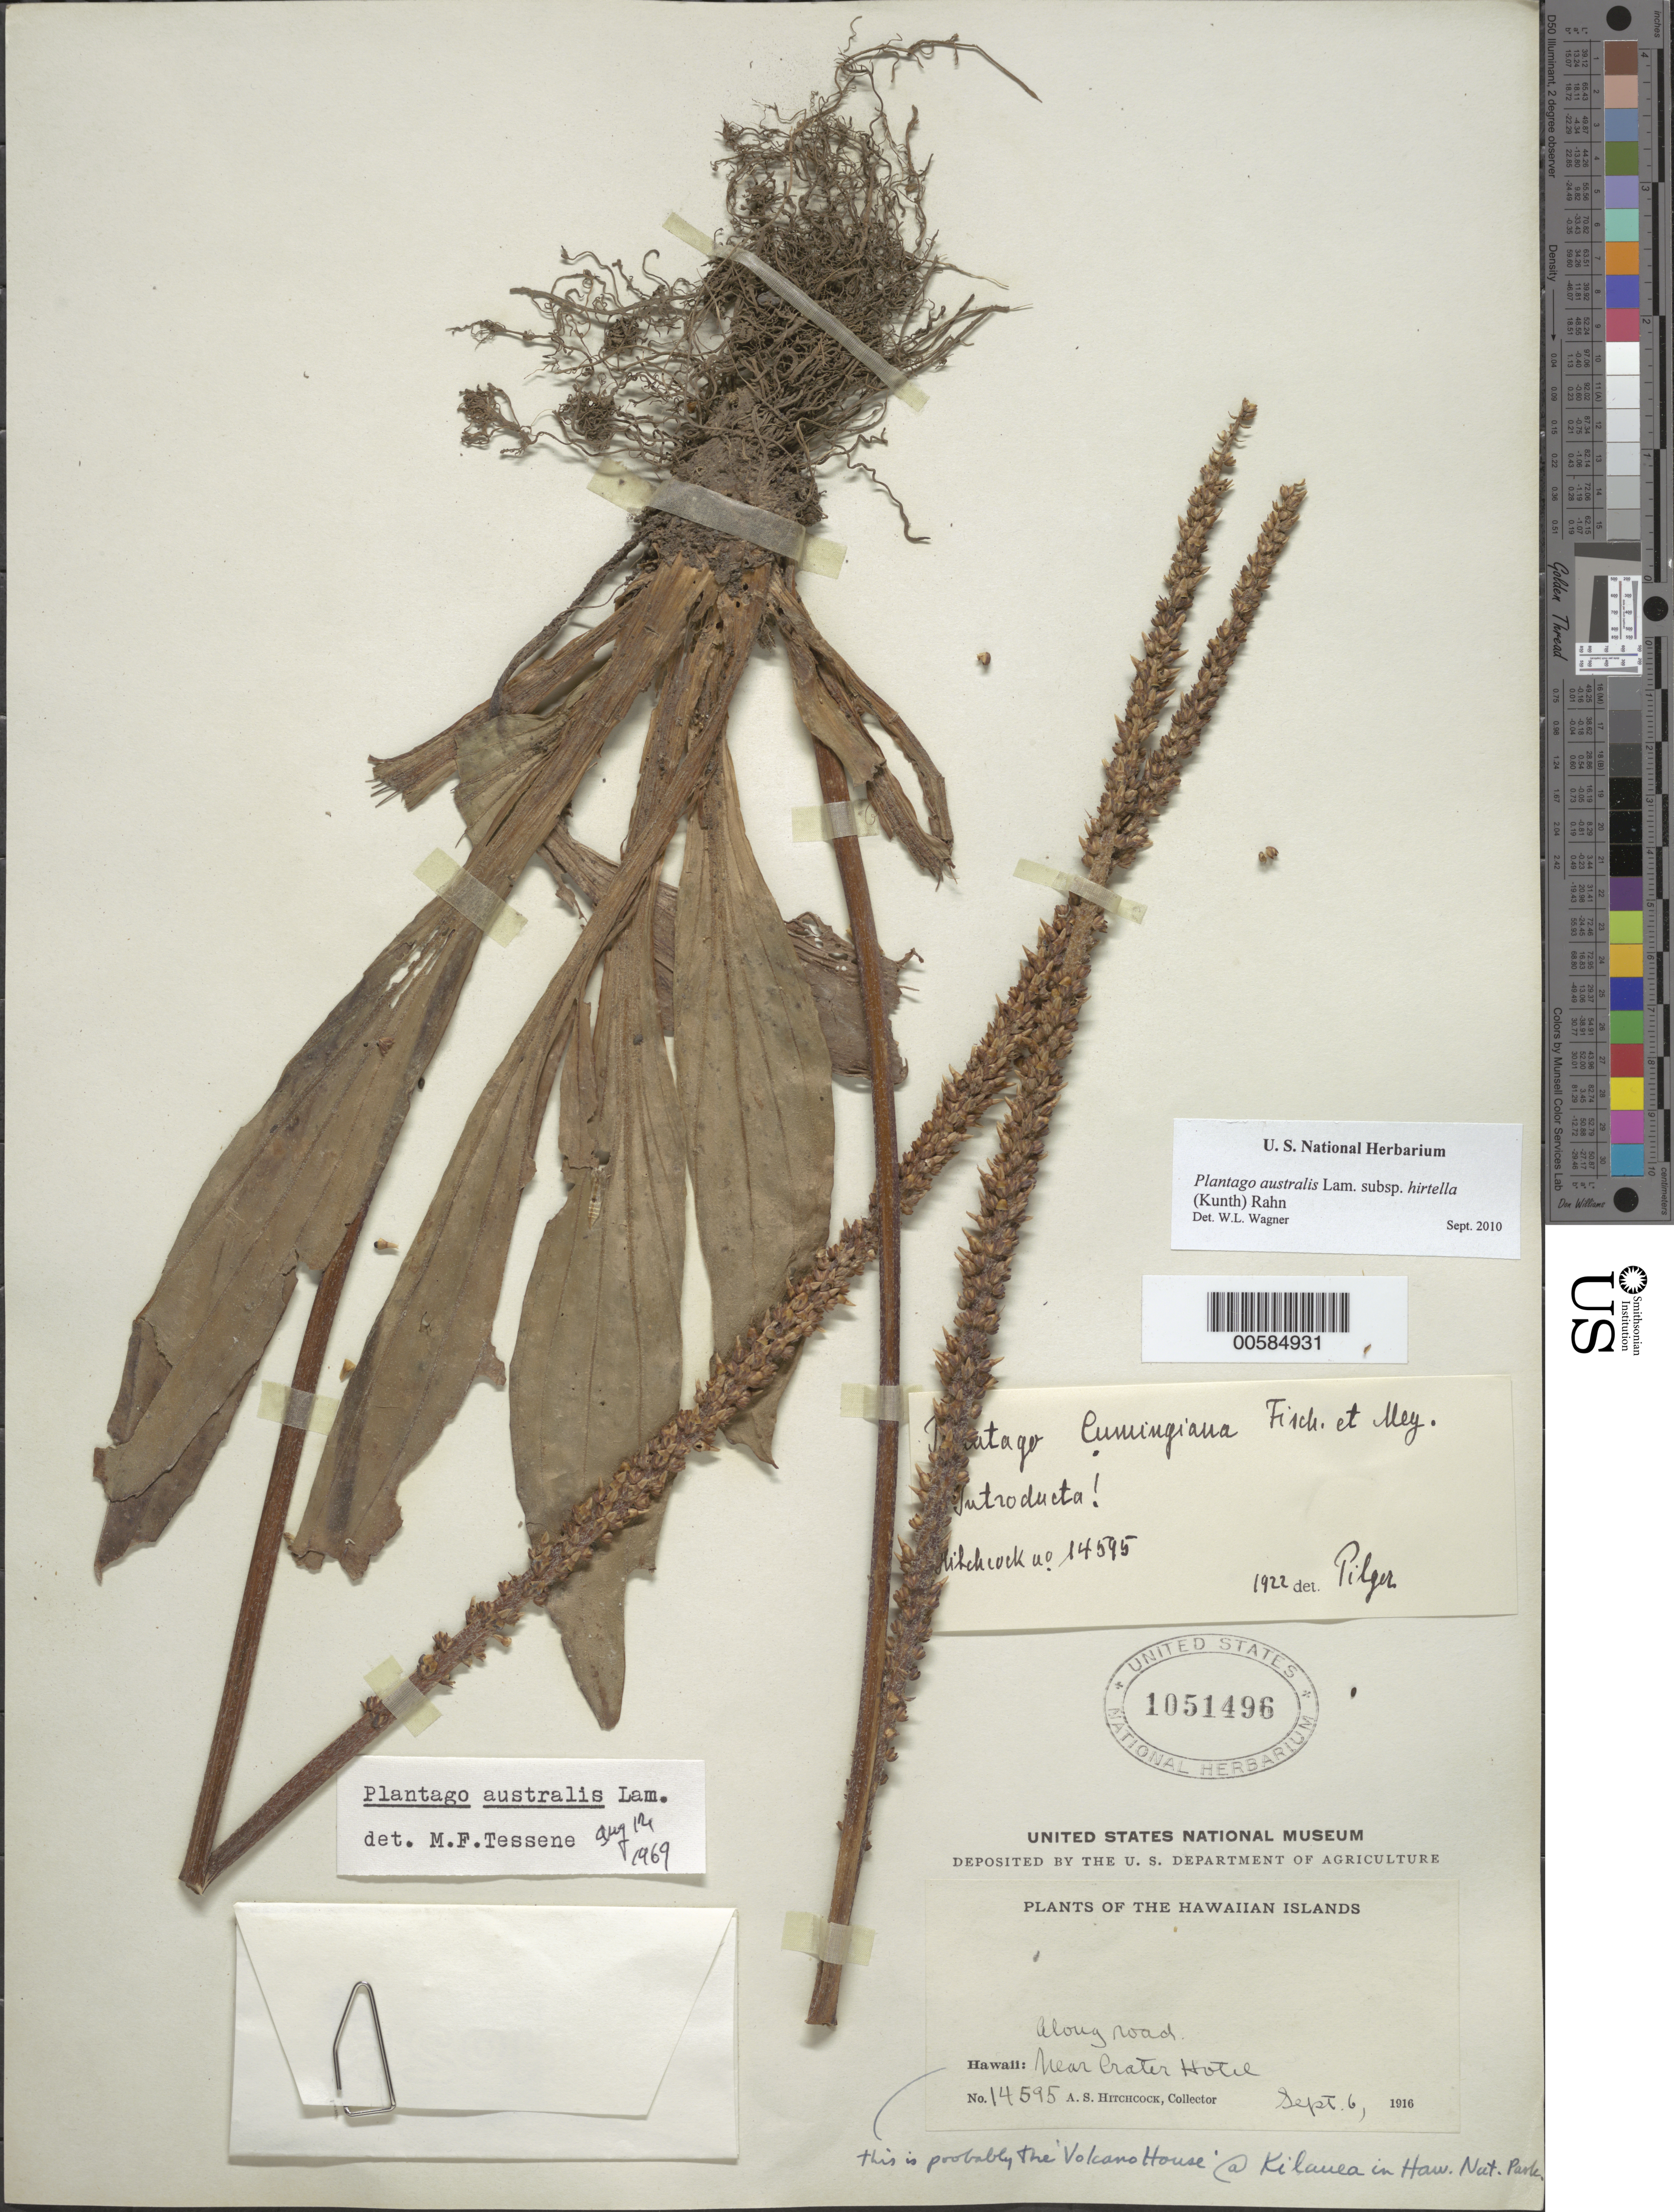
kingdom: Plantae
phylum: Tracheophyta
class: Magnoliopsida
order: Lamiales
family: Plantaginaceae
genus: Plantago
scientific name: Plantago australis subsp. hirtella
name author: (Kunth) Rahn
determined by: Wagner, W. L., (BOT), Smithsonian Institution - National Museum of Natural History (UNITED STATES)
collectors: A. S. Hitchcock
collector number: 14595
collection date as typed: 6 Sep 1916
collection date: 1916-09-06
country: United States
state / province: Hawaii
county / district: Hawaii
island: Hawaii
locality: Near Crater Hotel. This is probably the 'Volcano House' @ Kilauea in Haw. Nat. Park.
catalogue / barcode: US 1051496